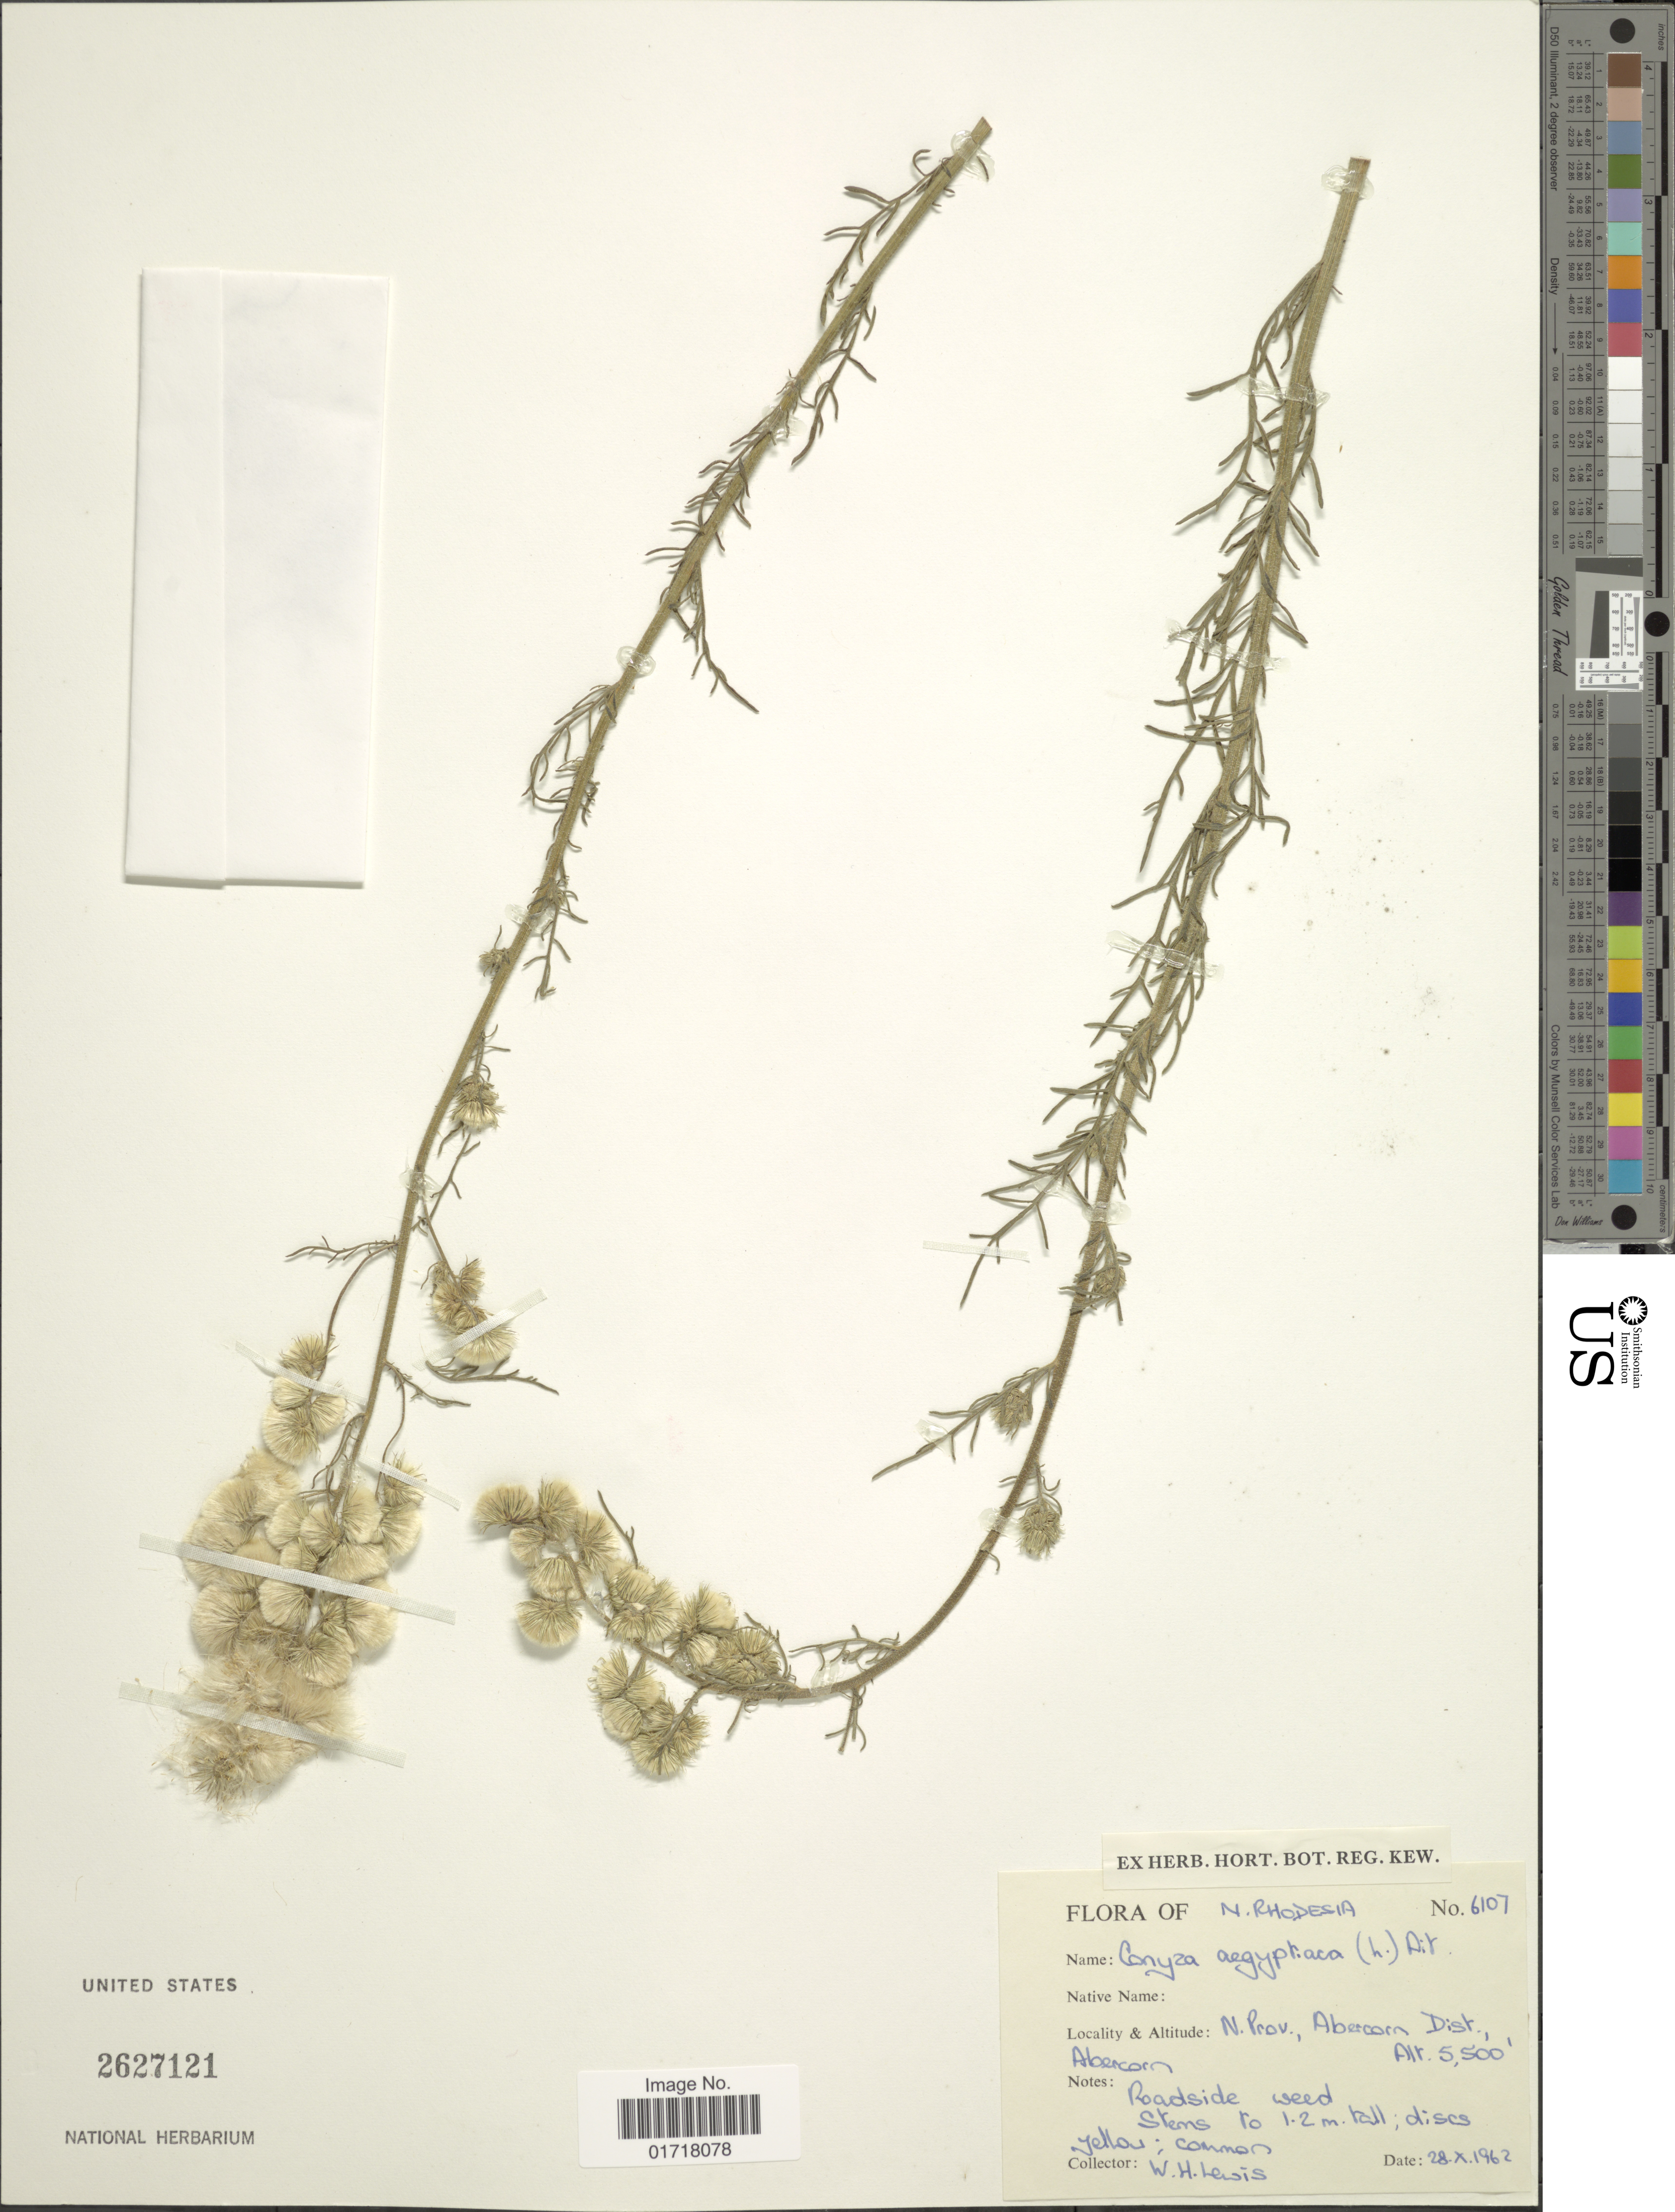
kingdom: Plantae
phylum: Tracheophyta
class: Magnoliopsida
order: Asterales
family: Asteraceae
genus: Conyza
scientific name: Conyza aegyptiaca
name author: (L.) Aiton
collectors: W. H. Lewis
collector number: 6107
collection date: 1962-10-28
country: Zambia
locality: N. Rhodesia, N. Prov., Abercorn Dist., Abercorn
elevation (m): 1676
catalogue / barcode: US 2627121